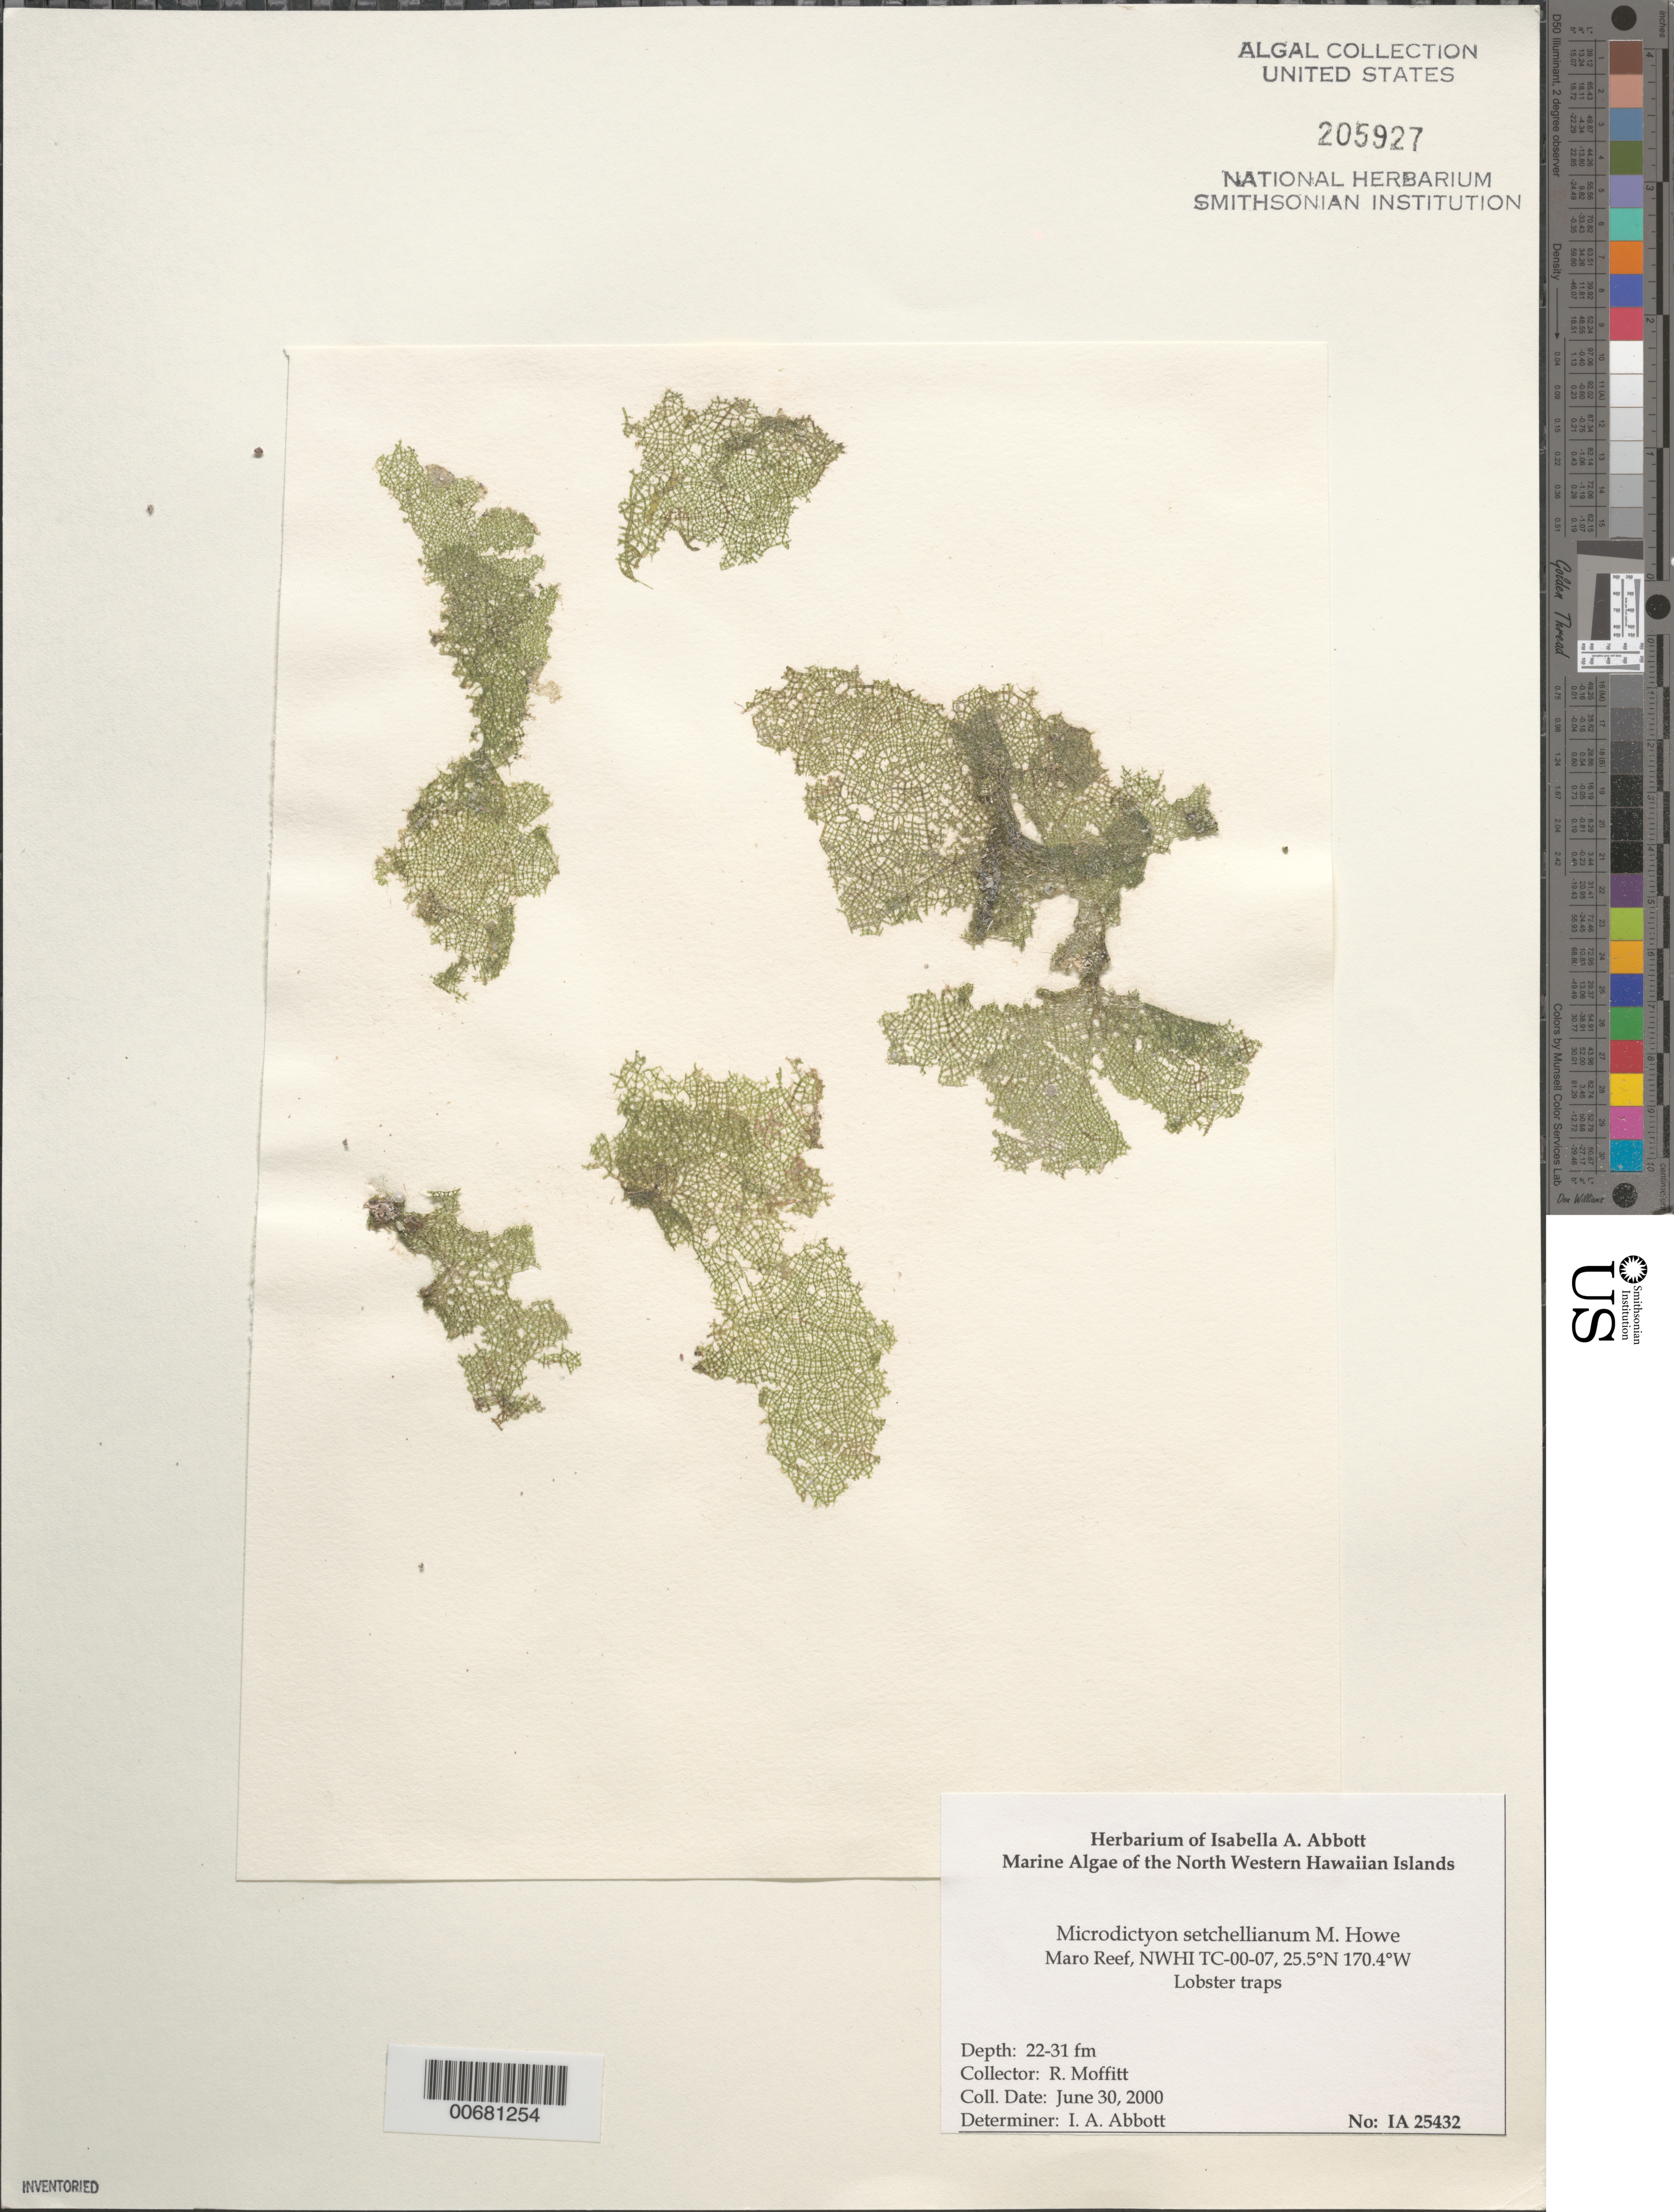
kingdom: Plantae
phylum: Chlorophyta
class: Ulvophyceae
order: Cladophorales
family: Anadyomenaceae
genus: Microdictyon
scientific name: Microdictyon setchellianum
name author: M. Howe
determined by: Abbott, Isabella A.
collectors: R. Moffitt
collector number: IAA 25432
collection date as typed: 30 Jun 2000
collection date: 2000-06-30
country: United States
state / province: Hawaii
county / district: Honolulu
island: Maro Reef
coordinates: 25.5 N, 170.4 W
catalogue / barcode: US 205927